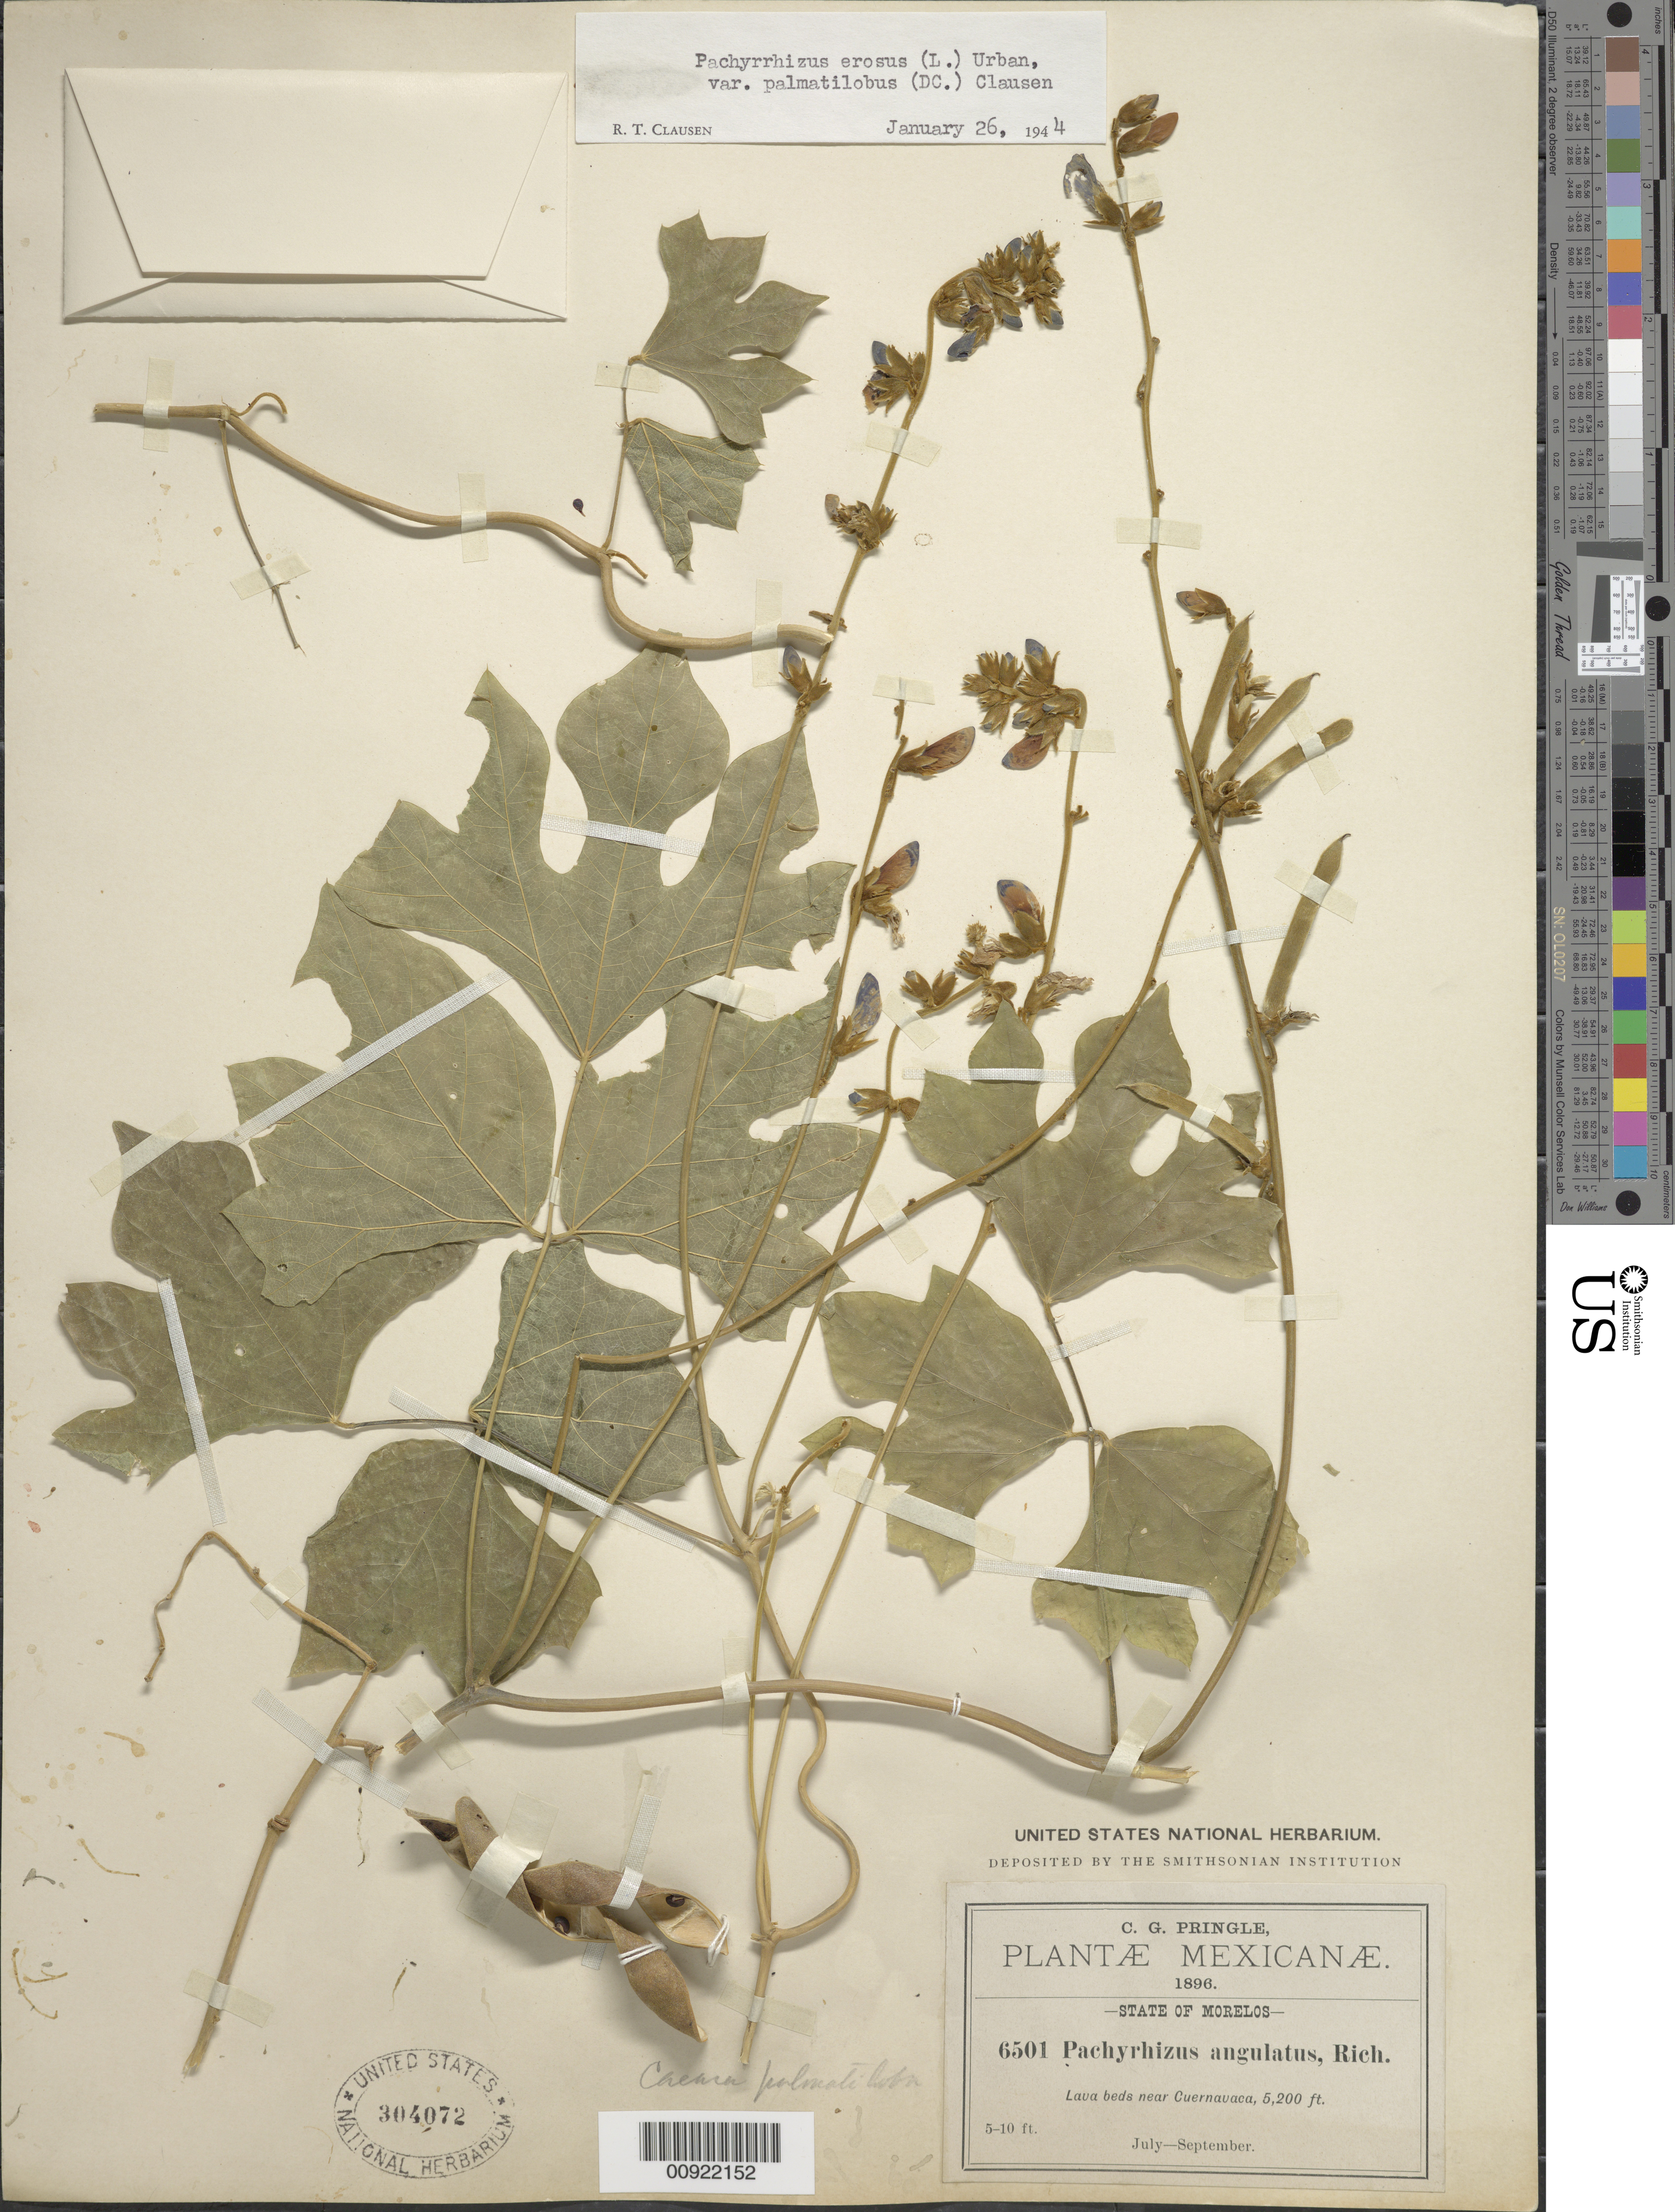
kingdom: Plantae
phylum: Tracheophyta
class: Magnoliopsida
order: Fabales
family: Fabaceae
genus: Pachyrhizus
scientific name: Pachyrhizus erosus var. palmatilobus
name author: (L.) Urb.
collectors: C. G. Pringle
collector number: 6501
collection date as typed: Jul 1896 to -- Sep 1896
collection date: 1896-07/1896-09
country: Mexico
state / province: Morelos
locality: Near Cuernavaca, State of Morelos.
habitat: Lava beds.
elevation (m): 1585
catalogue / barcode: US 304072